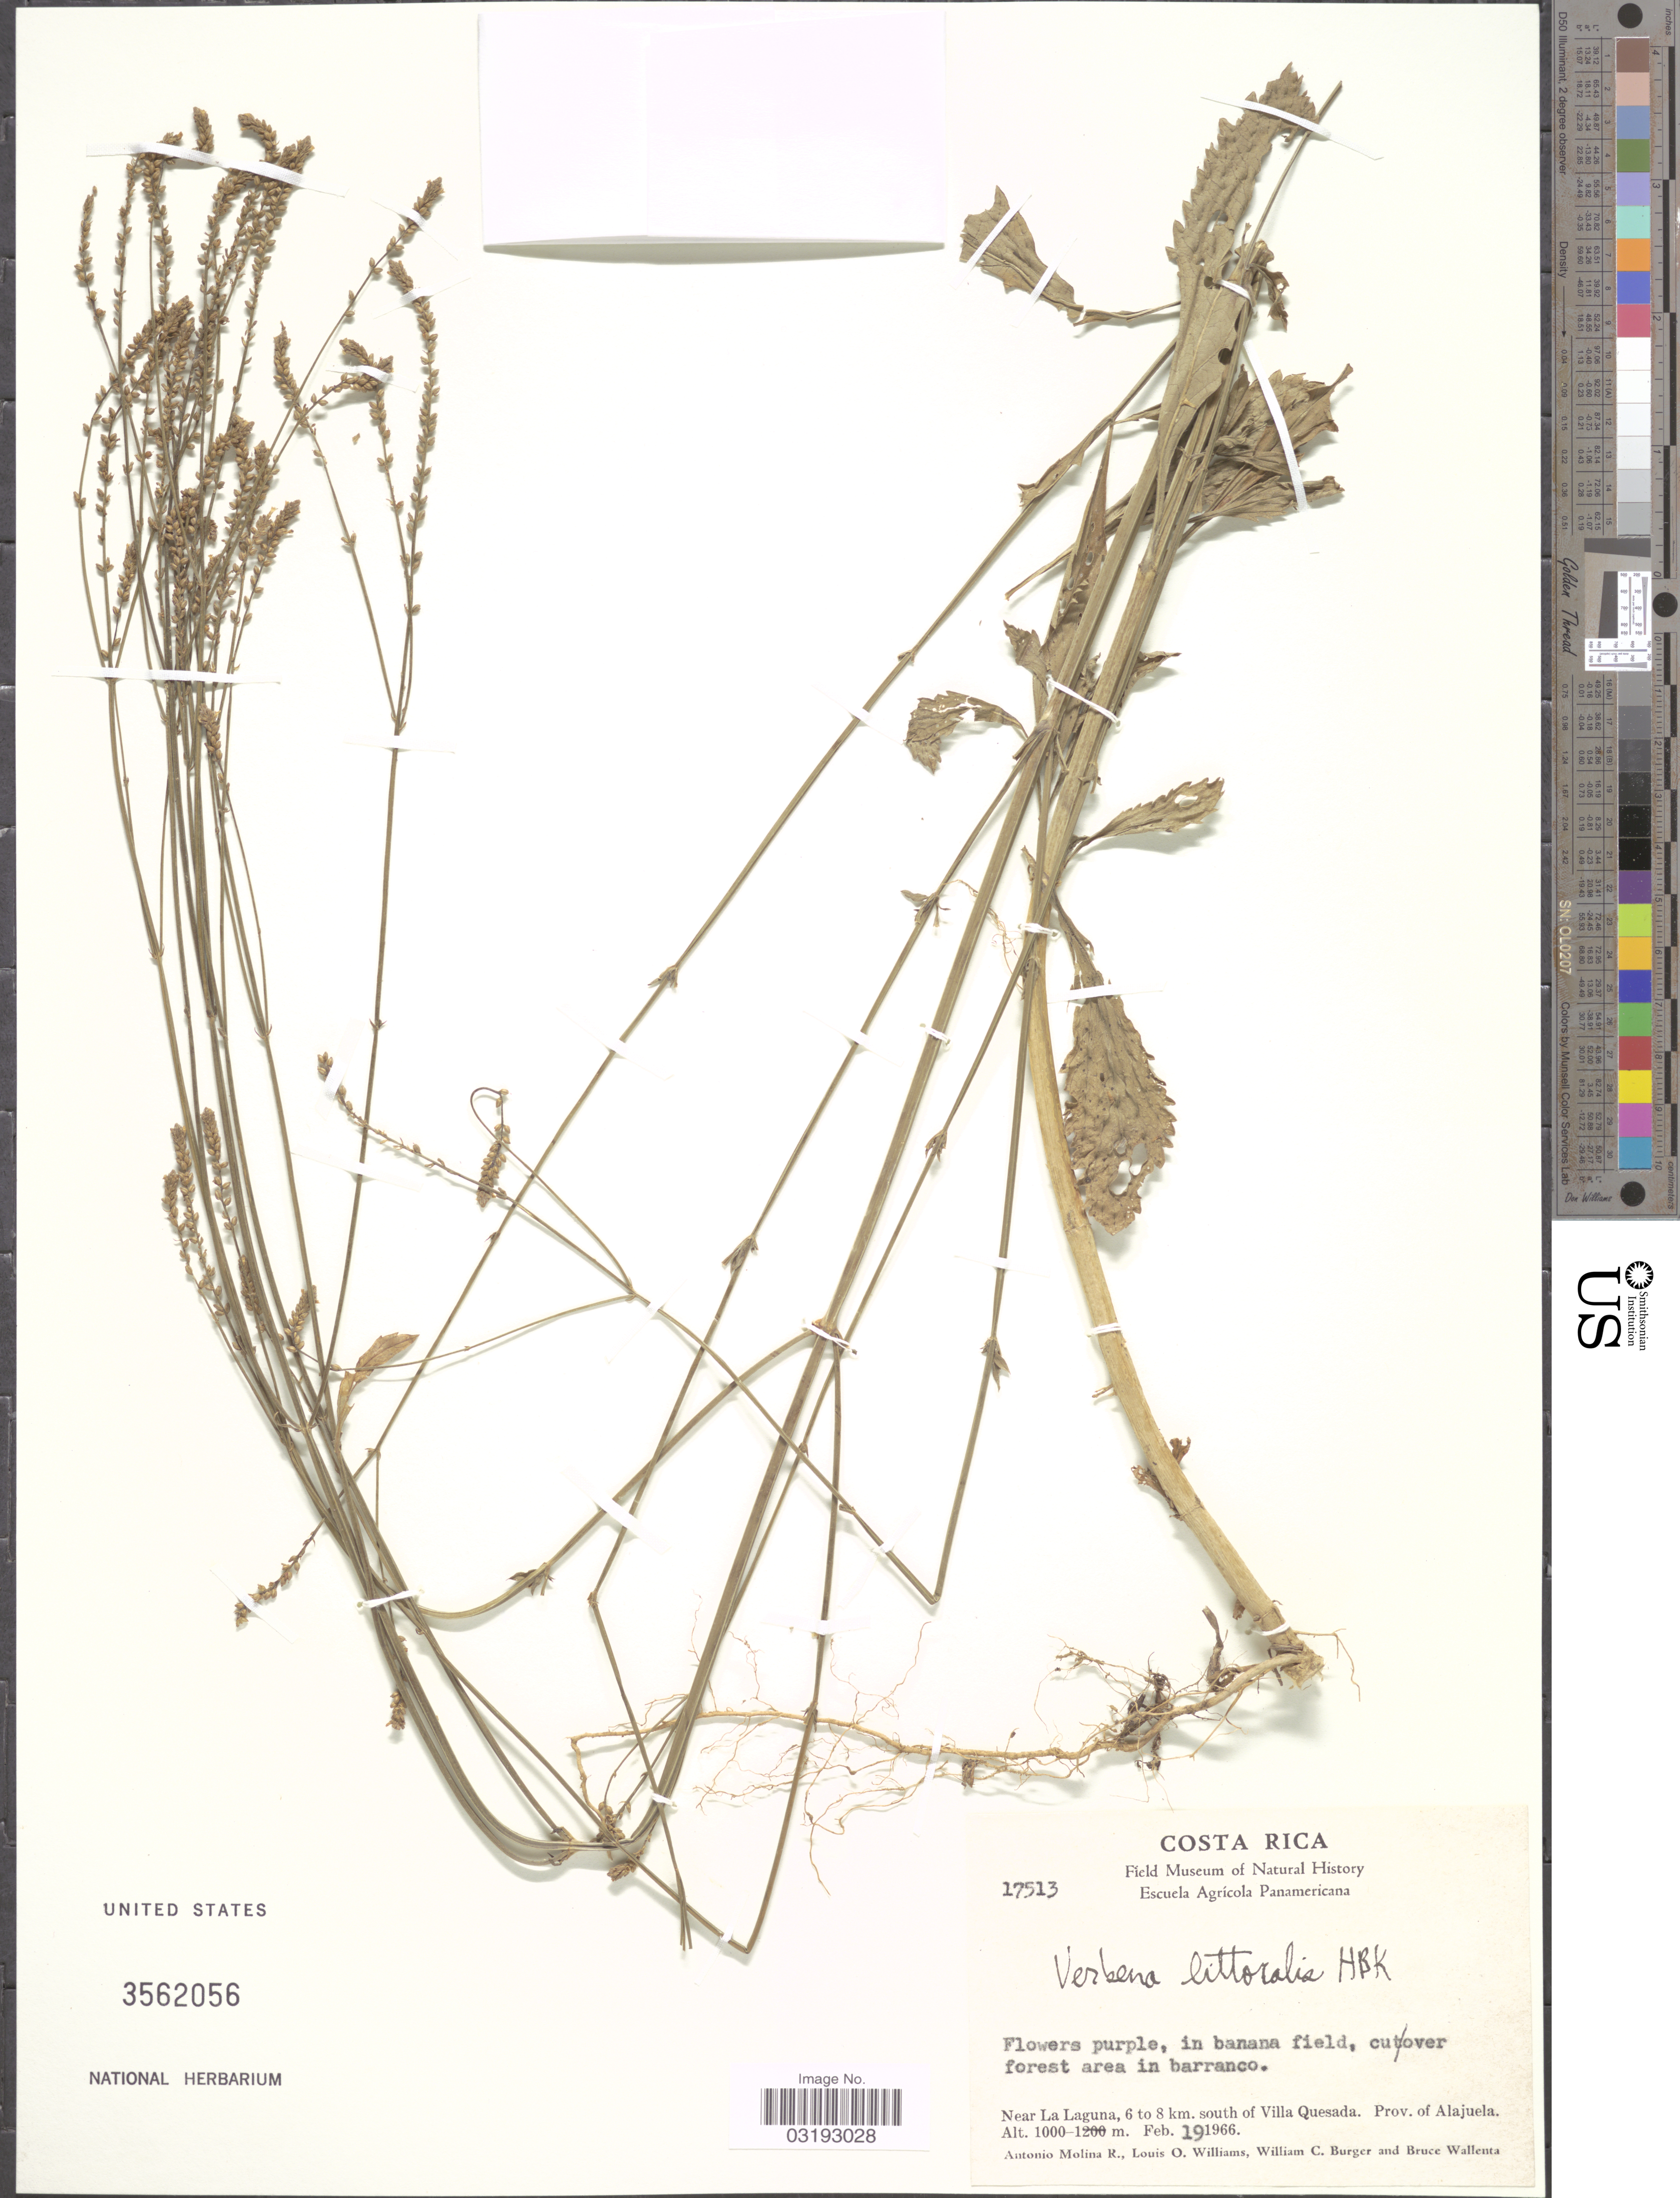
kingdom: Plantae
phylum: Tracheophyta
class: Magnoliopsida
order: Lamiales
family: Verbenaceae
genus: Verbena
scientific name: Verbena litoralis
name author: Kunth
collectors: A. Molina R., L. O. Williams, W. Burger & B. Wallenta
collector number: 17513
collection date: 1966-02-19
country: Costa Rica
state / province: Alajuela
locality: Near La Laguna, 6 to 8 km. south of Villa Quesada.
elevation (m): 1000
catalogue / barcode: US 3562056